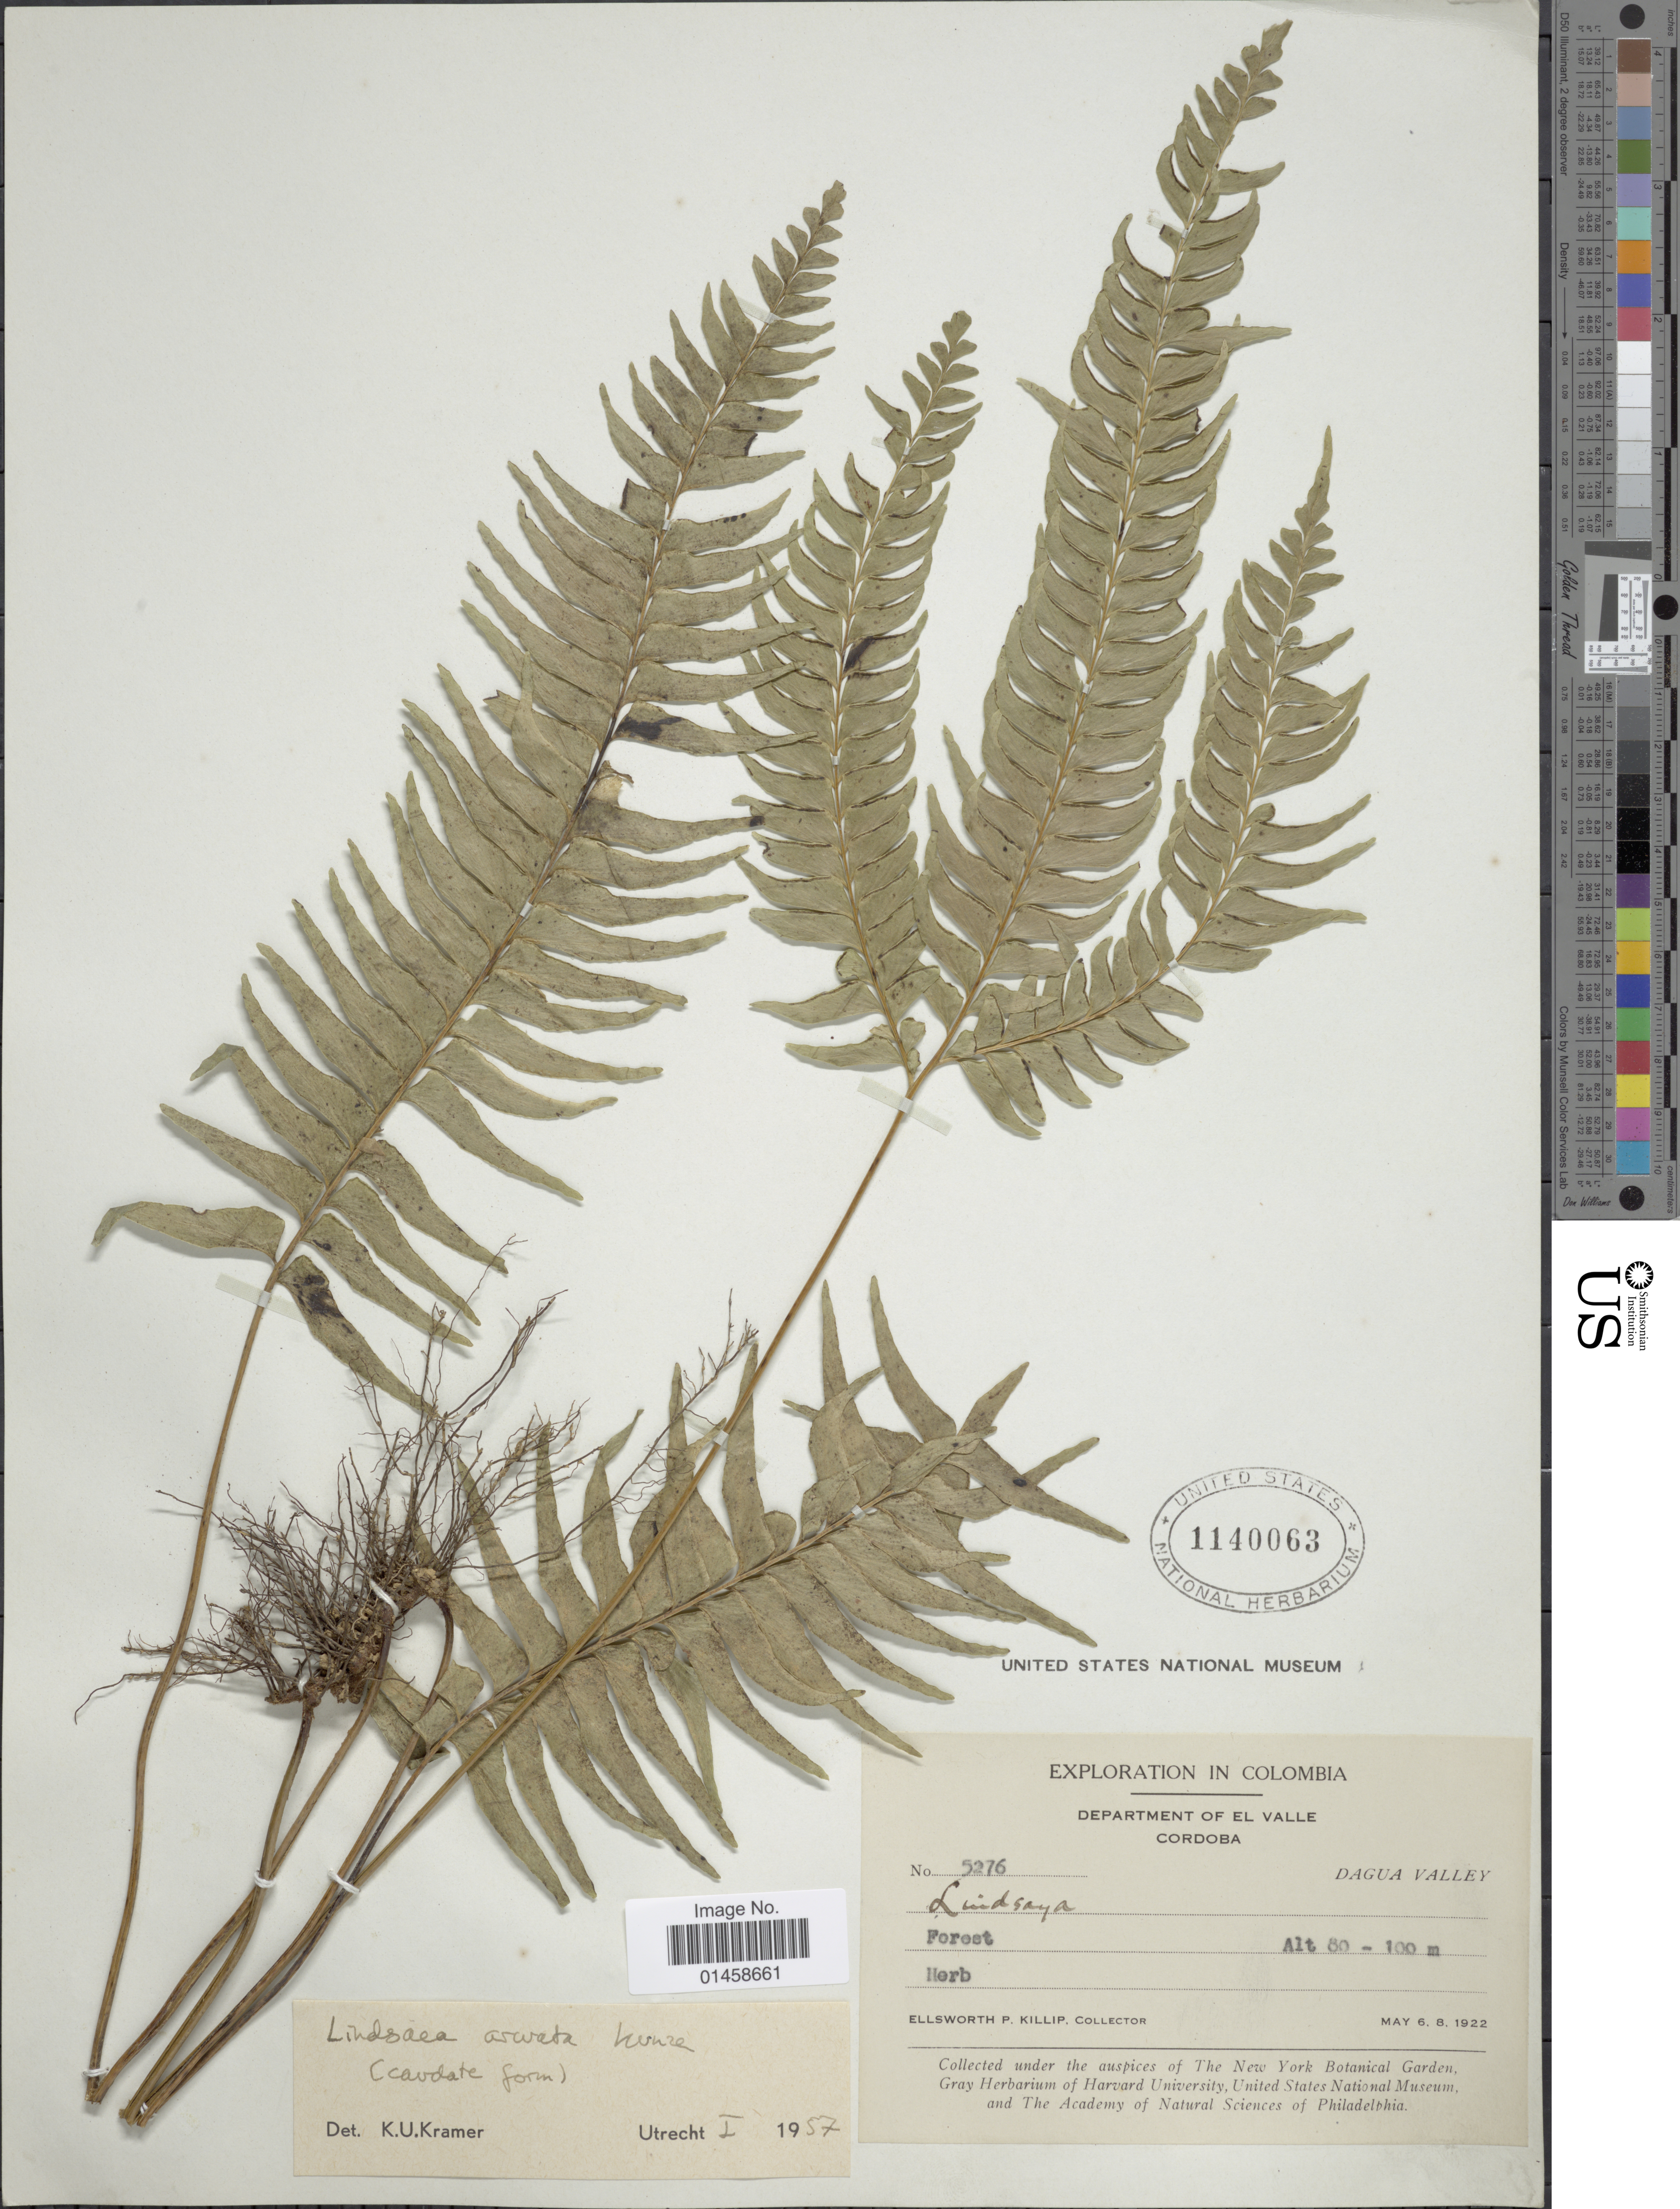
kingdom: Plantae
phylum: Tracheophyta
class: Polypodiopsida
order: Polypodiales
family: Lindsaeaceae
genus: Lindsaea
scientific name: Lindsaea arcuata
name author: Kunze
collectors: E. P. Killip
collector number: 5276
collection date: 1922-05-06/1922-05-08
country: Colombia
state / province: Córdoba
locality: El Valle, Dagua Valle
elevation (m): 80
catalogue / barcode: US 1140063